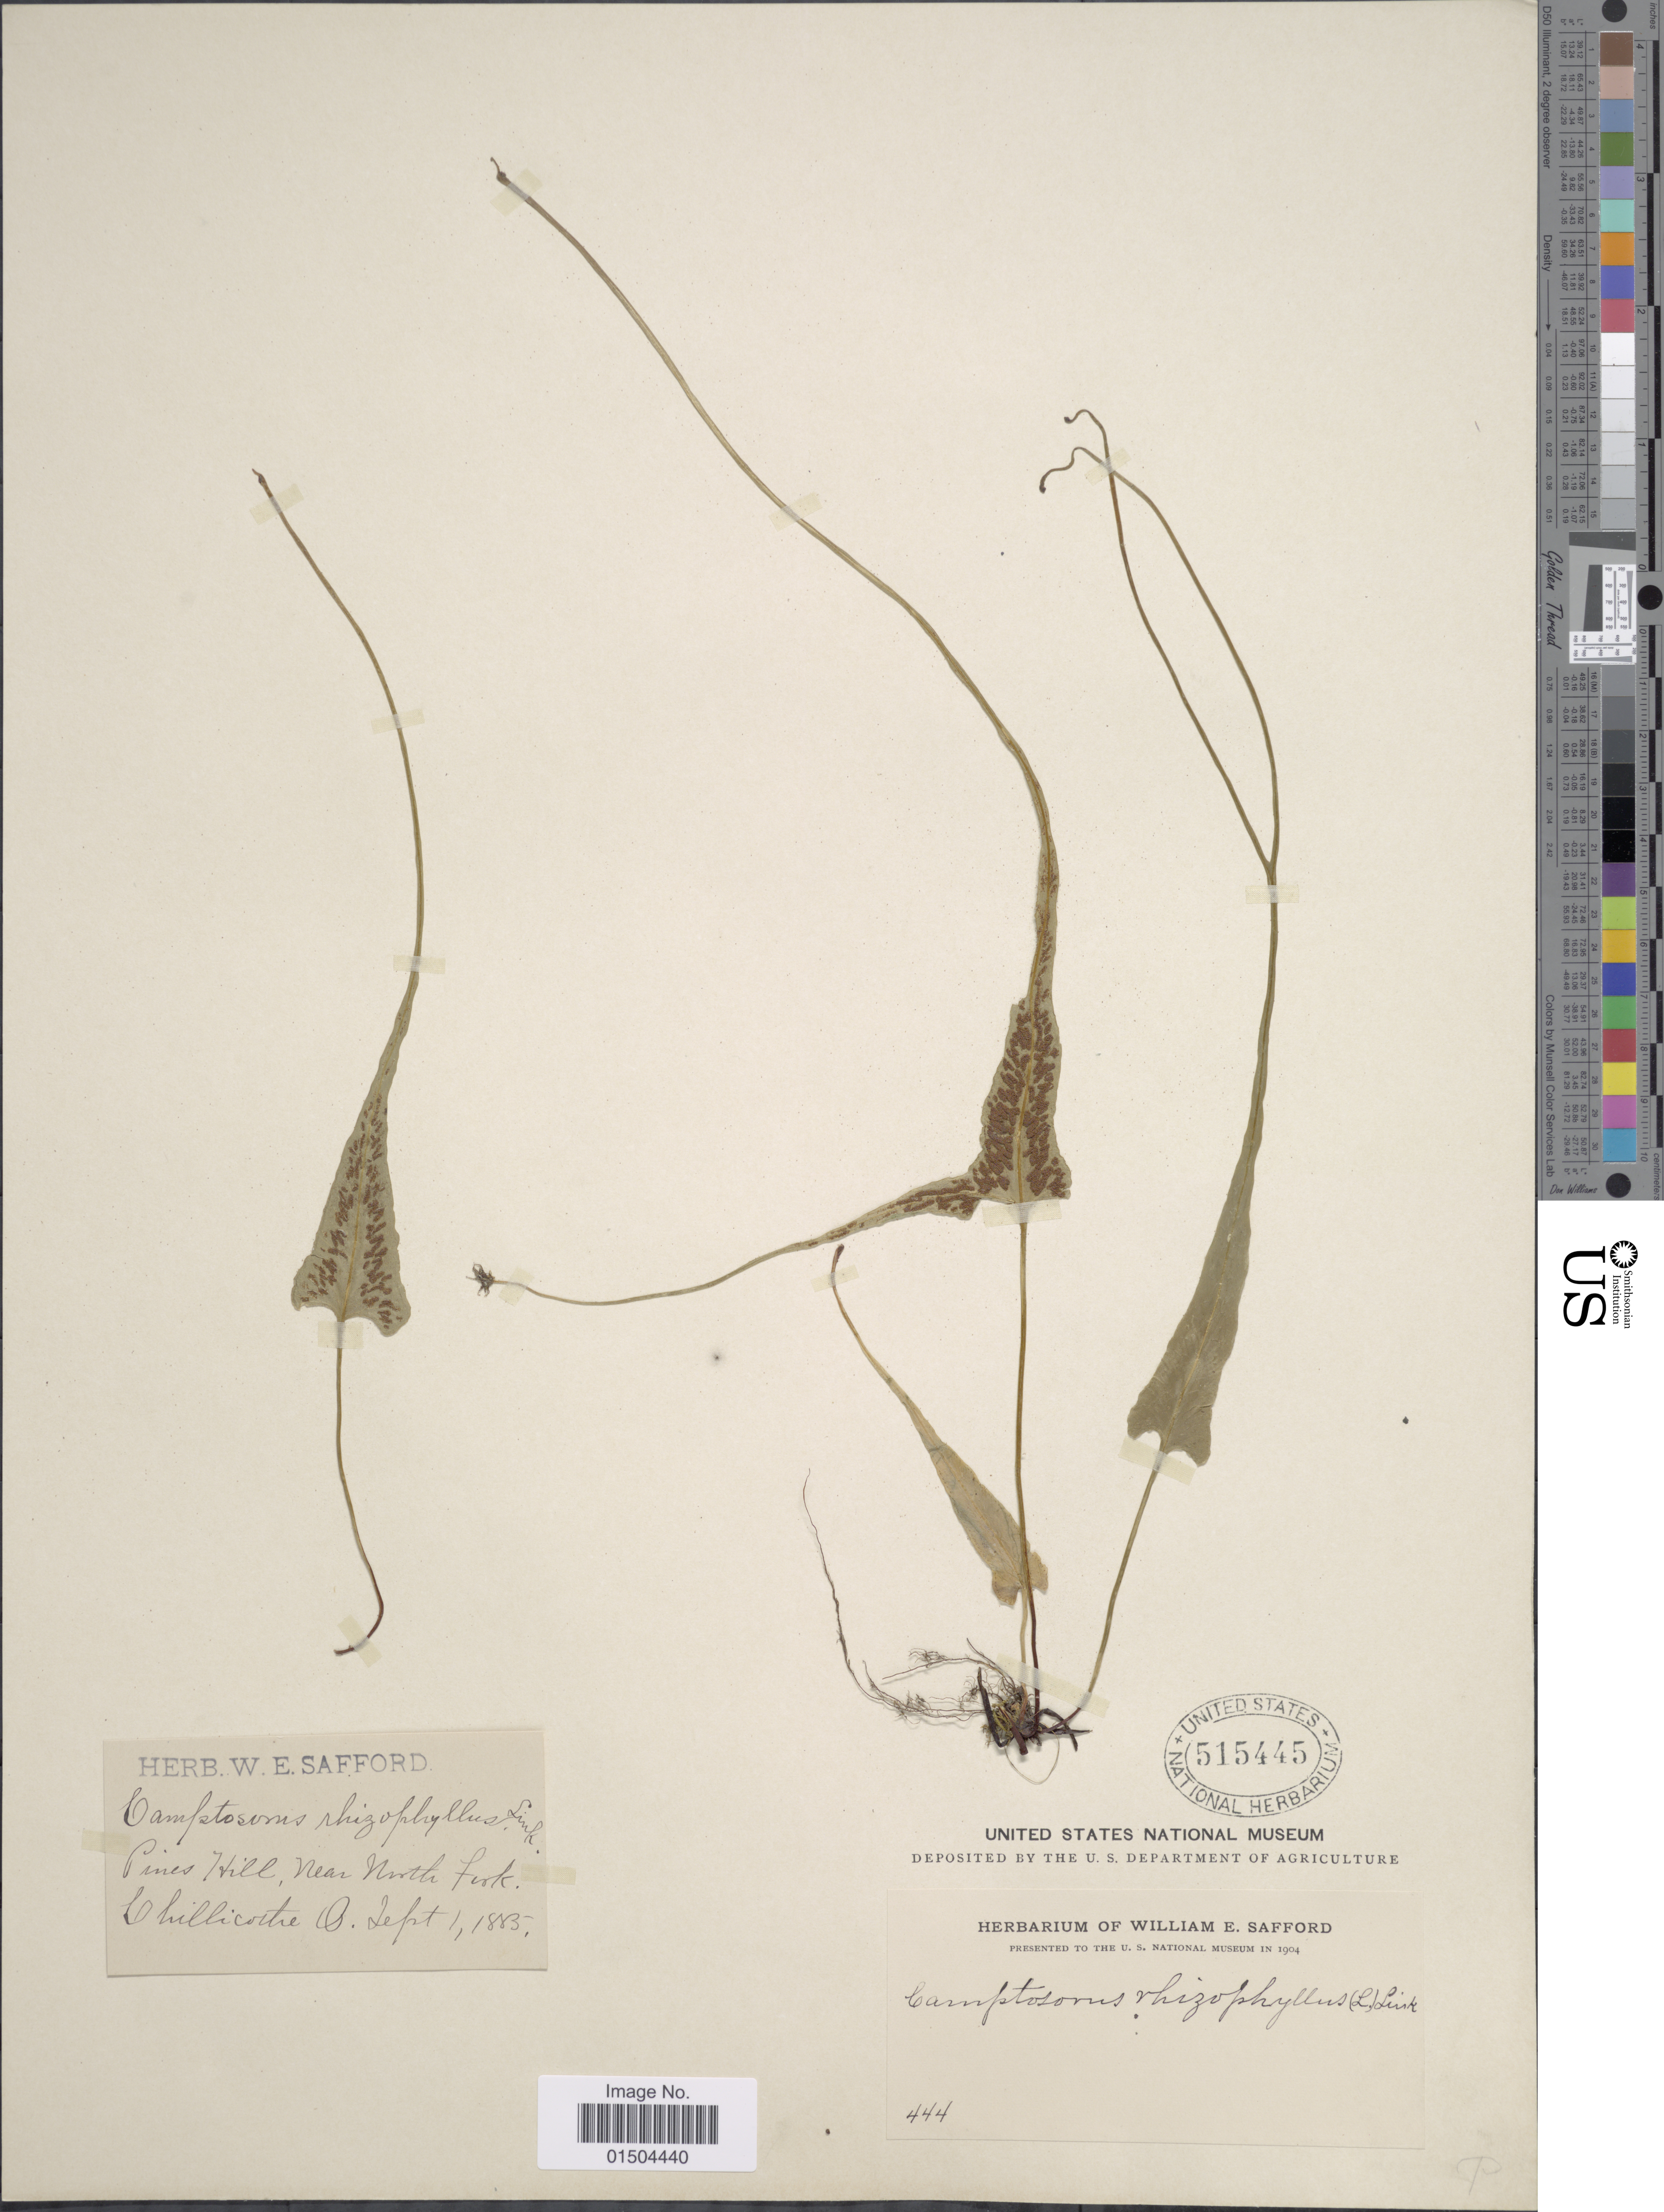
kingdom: Plantae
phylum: Tracheophyta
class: Polypodiopsida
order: Polypodiales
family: Aspleniaceae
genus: Asplenium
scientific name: Asplenium rhizophyllum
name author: L.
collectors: ex herb. W. E. Safford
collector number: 444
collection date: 1885-09-01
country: United States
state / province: Ohio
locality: Pines Hill, near North Fork, Chillicorthe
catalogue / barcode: US 515445